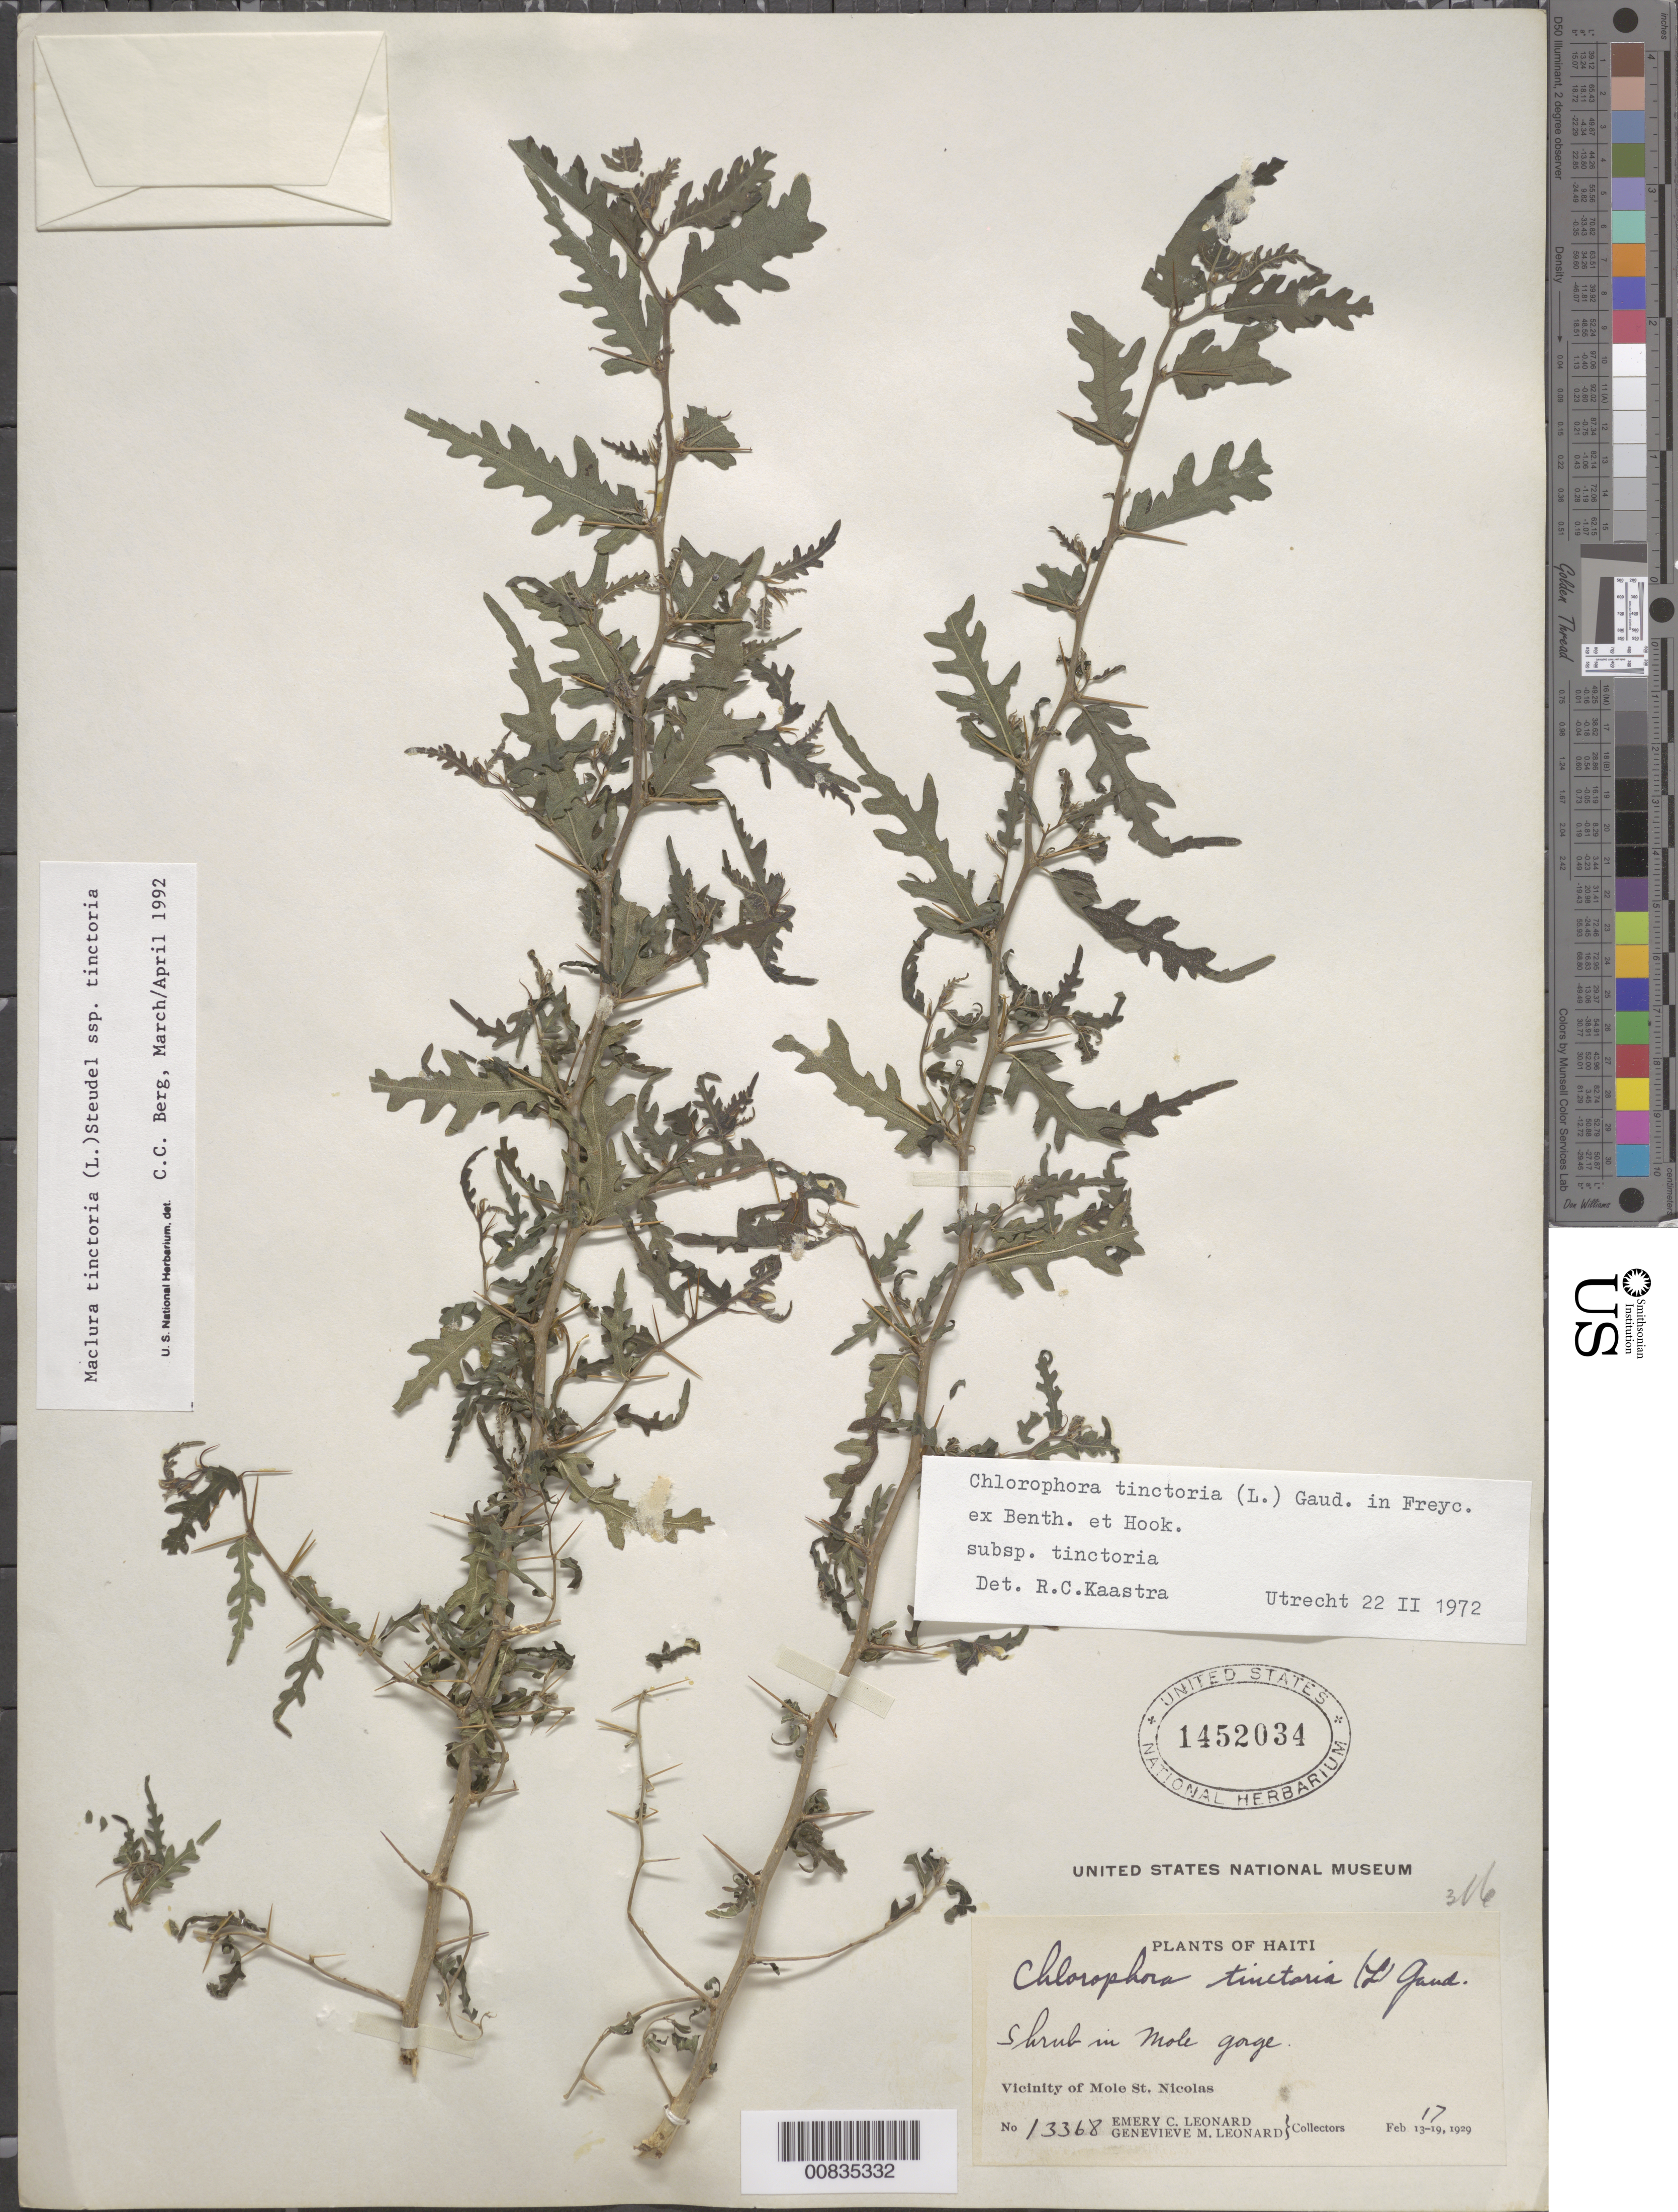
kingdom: Plantae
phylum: Tracheophyta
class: Magnoliopsida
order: Rosales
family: Moraceae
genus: Maclura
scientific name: Maclura tinctoria subsp. tinctoria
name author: (L.) D. Don ex Steud.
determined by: Berg, C. C.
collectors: E. C. Leonard & G. M. Leonard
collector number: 13368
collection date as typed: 17 Feb 1929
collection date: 1929-02-17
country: Haiti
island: Hispaniola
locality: Vicinity of Mole St. Nicolas. Mole Gorge.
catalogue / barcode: US 1452034